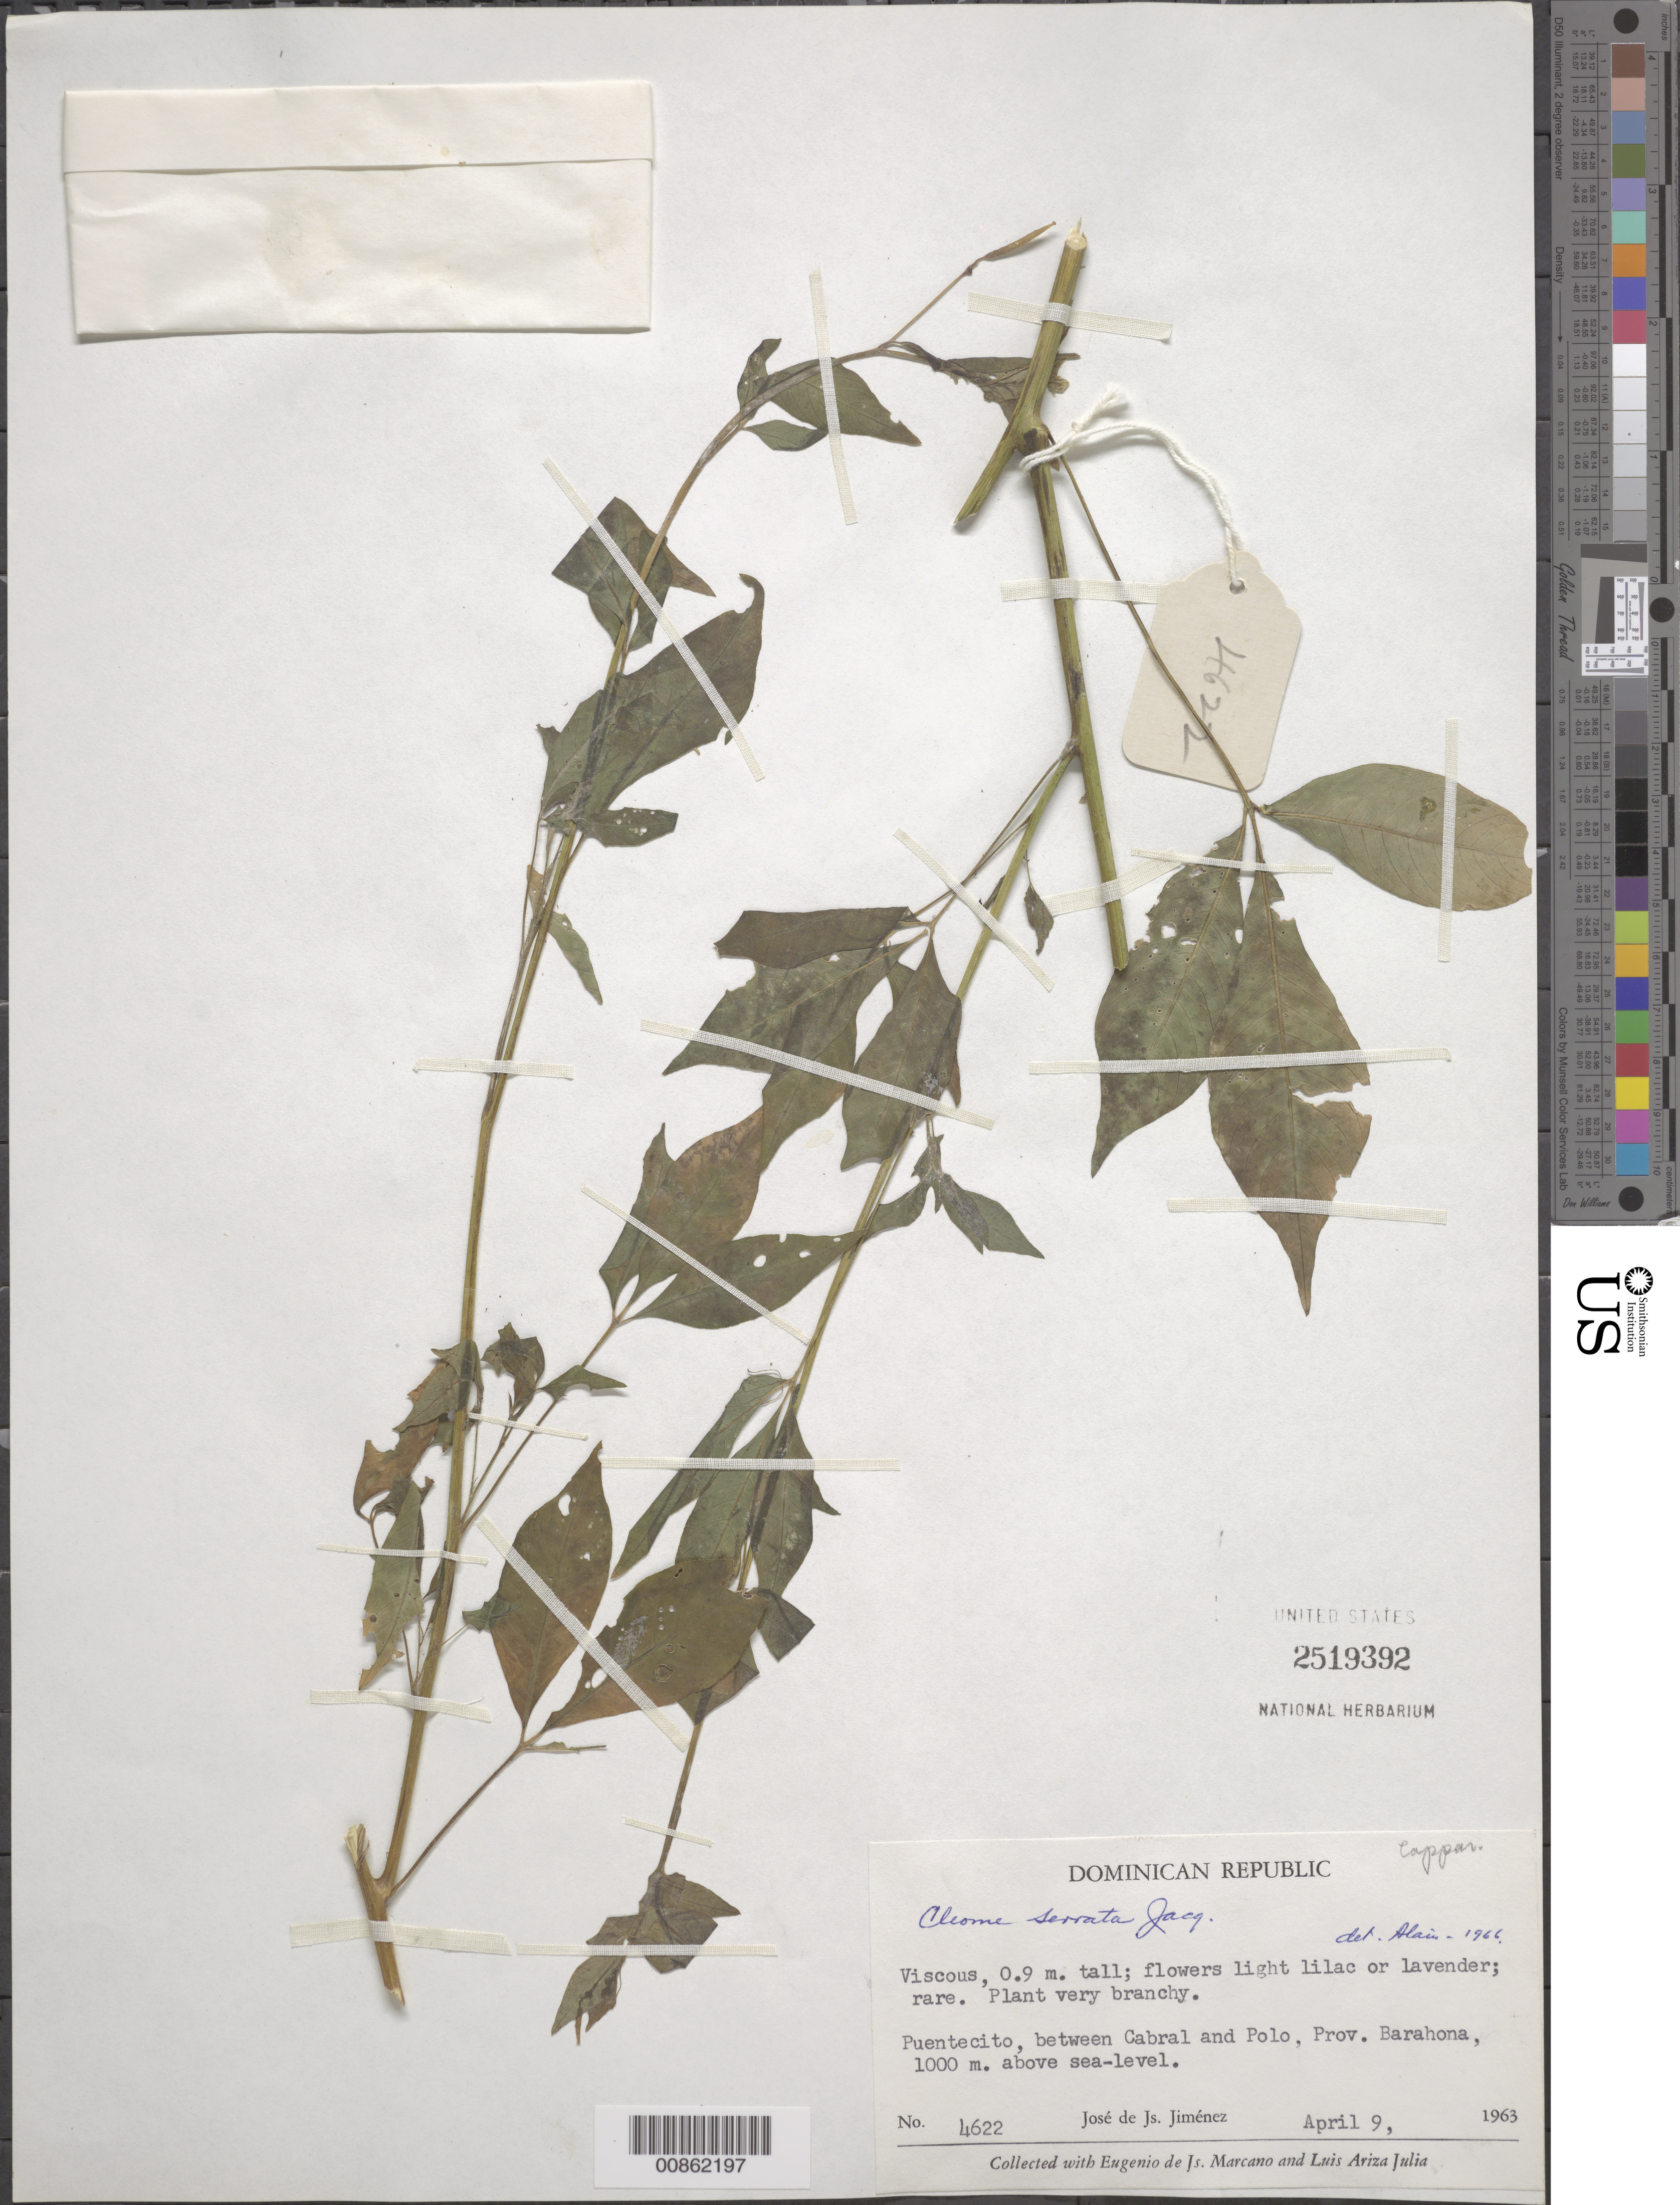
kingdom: Plantae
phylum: Tracheophyta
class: Magnoliopsida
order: Brassicales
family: Cleomaceae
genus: Cleoserrata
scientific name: Cleoserrata serrata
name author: (Jacq.) Iltis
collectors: J. J. Jiménez Almonte, E. J. Marcano F. & L. Ariza-Julia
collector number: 4622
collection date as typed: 09 Apr 1963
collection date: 1963-04-09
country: Dominican Republic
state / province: Barahona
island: Hispaniola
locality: Puentecito, between Cabral and Polo.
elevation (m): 1000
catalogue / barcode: US 2519392